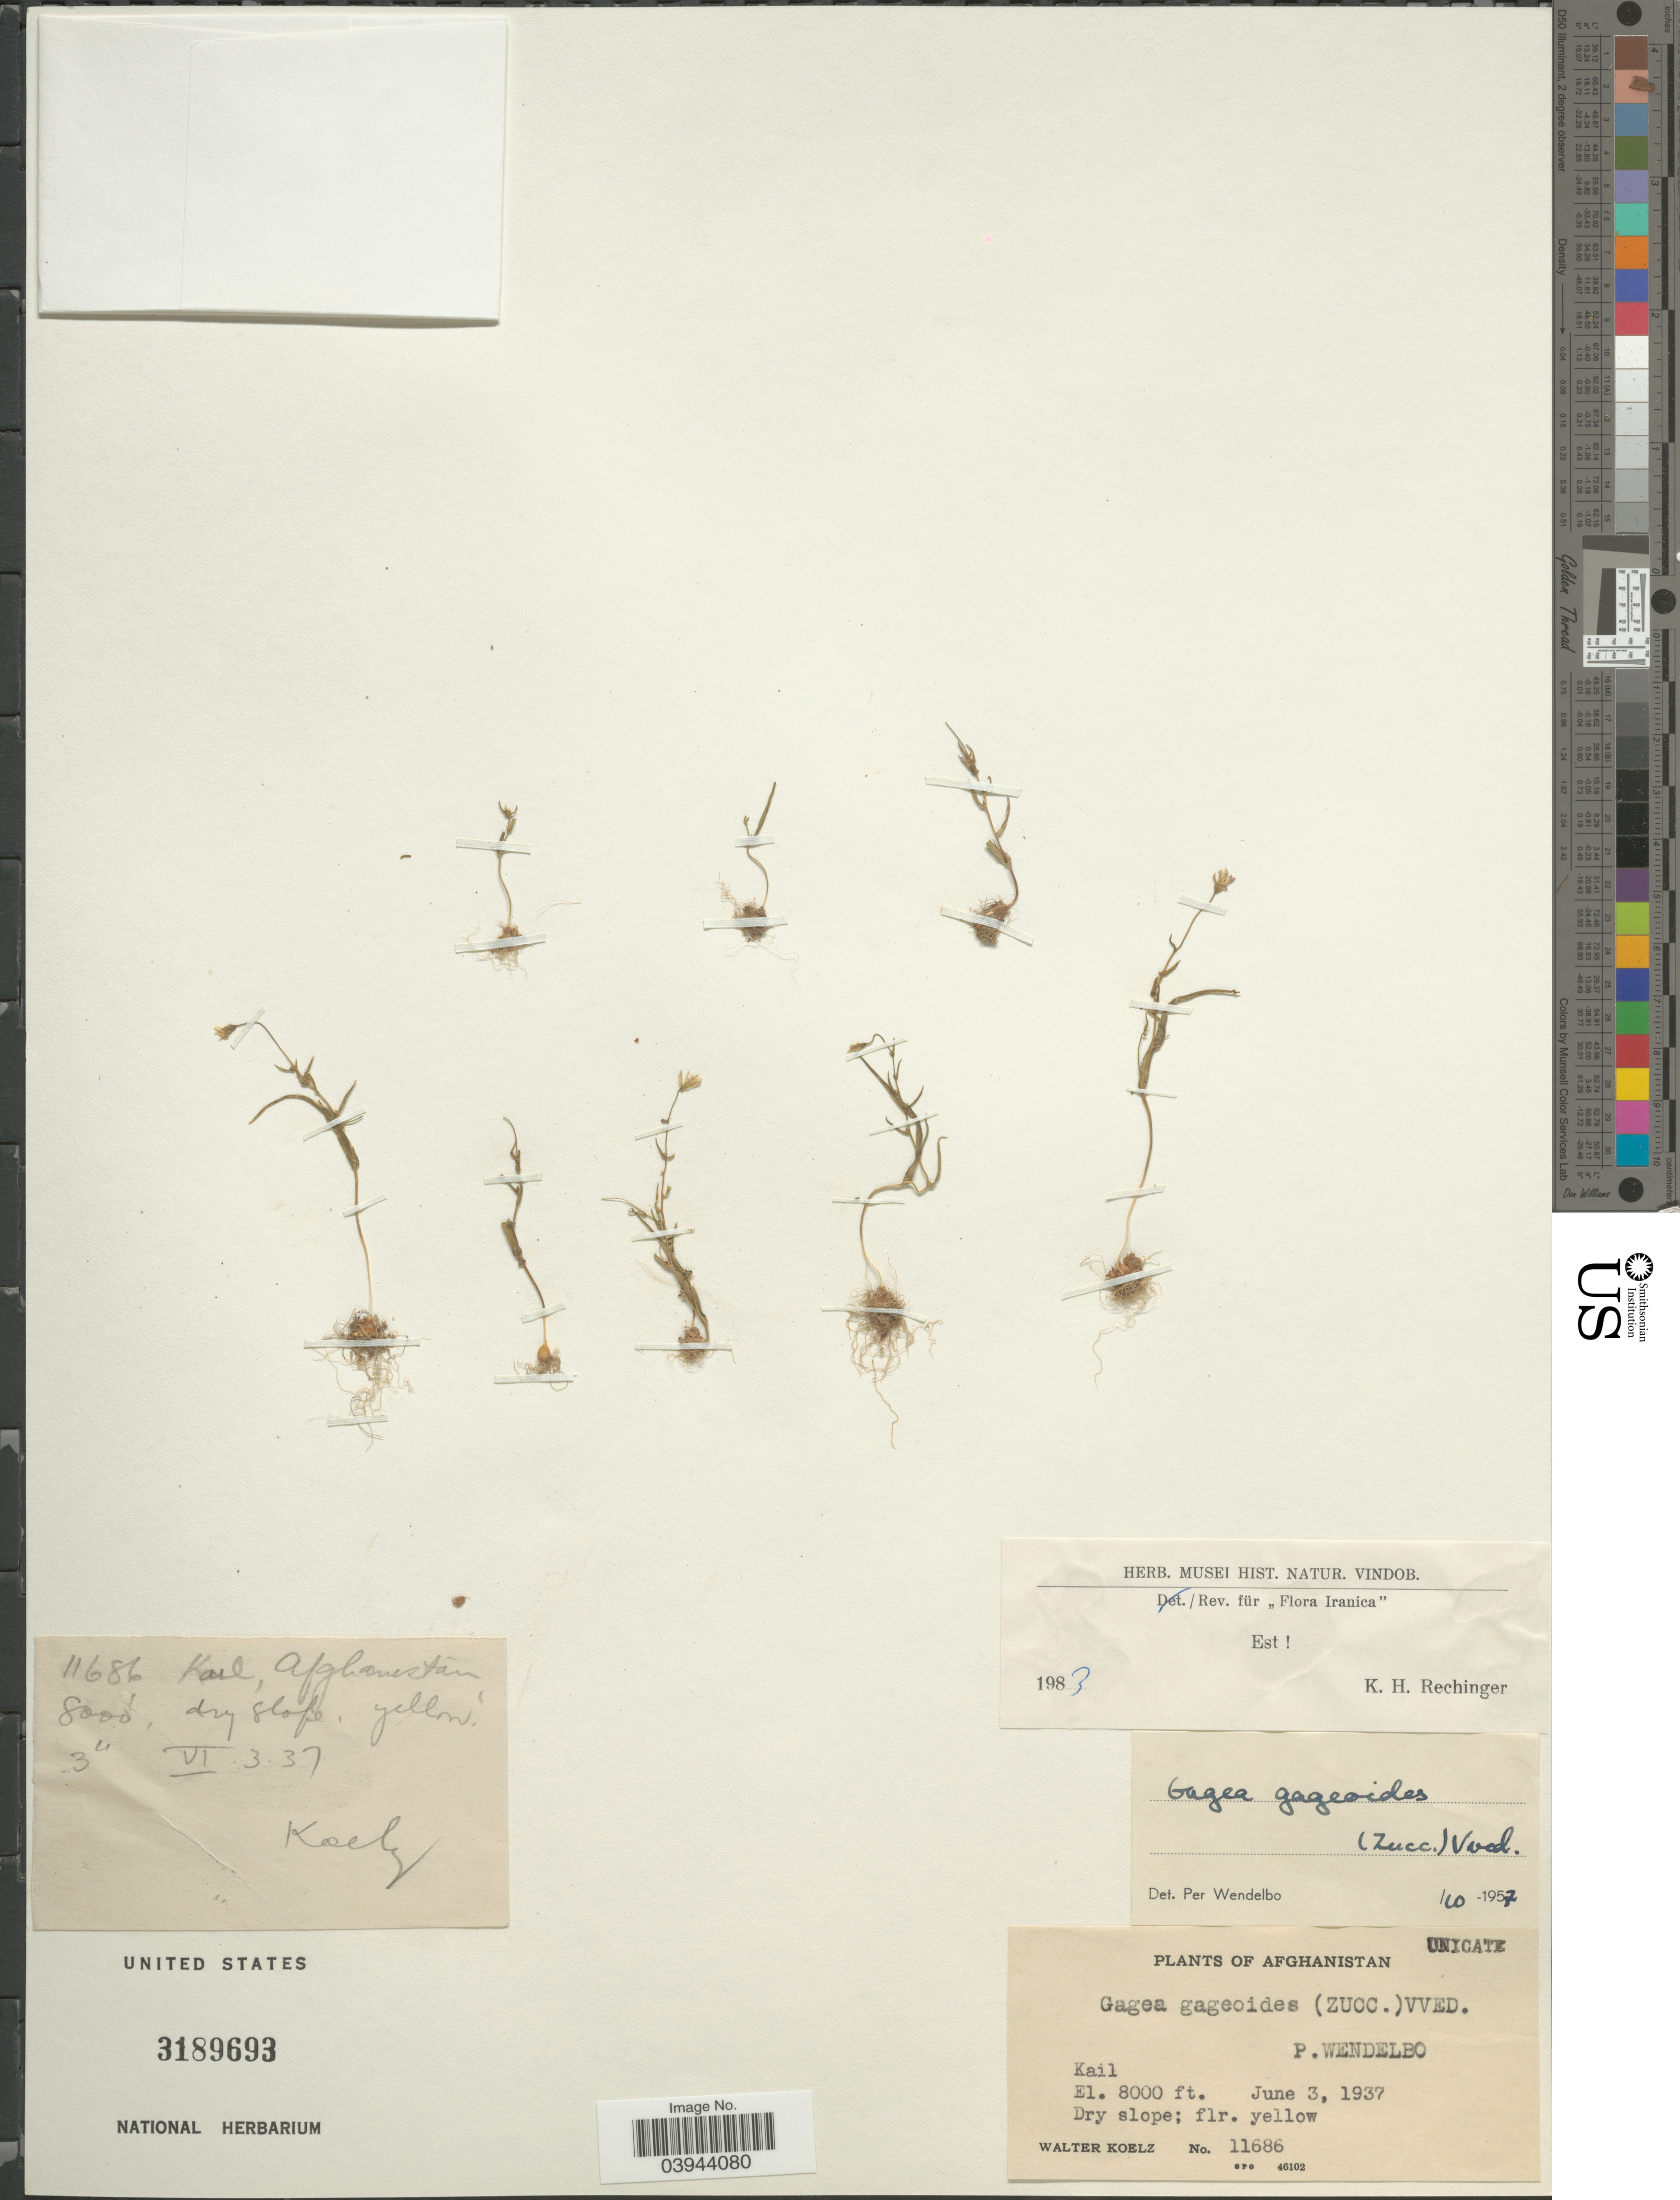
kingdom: Plantae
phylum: Tracheophyta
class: Liliopsida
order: Liliales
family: Liliaceae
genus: Gagea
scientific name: Gagea gageoides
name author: (Zucc.) Vved.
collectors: W. N. Koelz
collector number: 11686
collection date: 1937-06-03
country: Afghanistan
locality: Kail.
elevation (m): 2438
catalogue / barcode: US 3189693